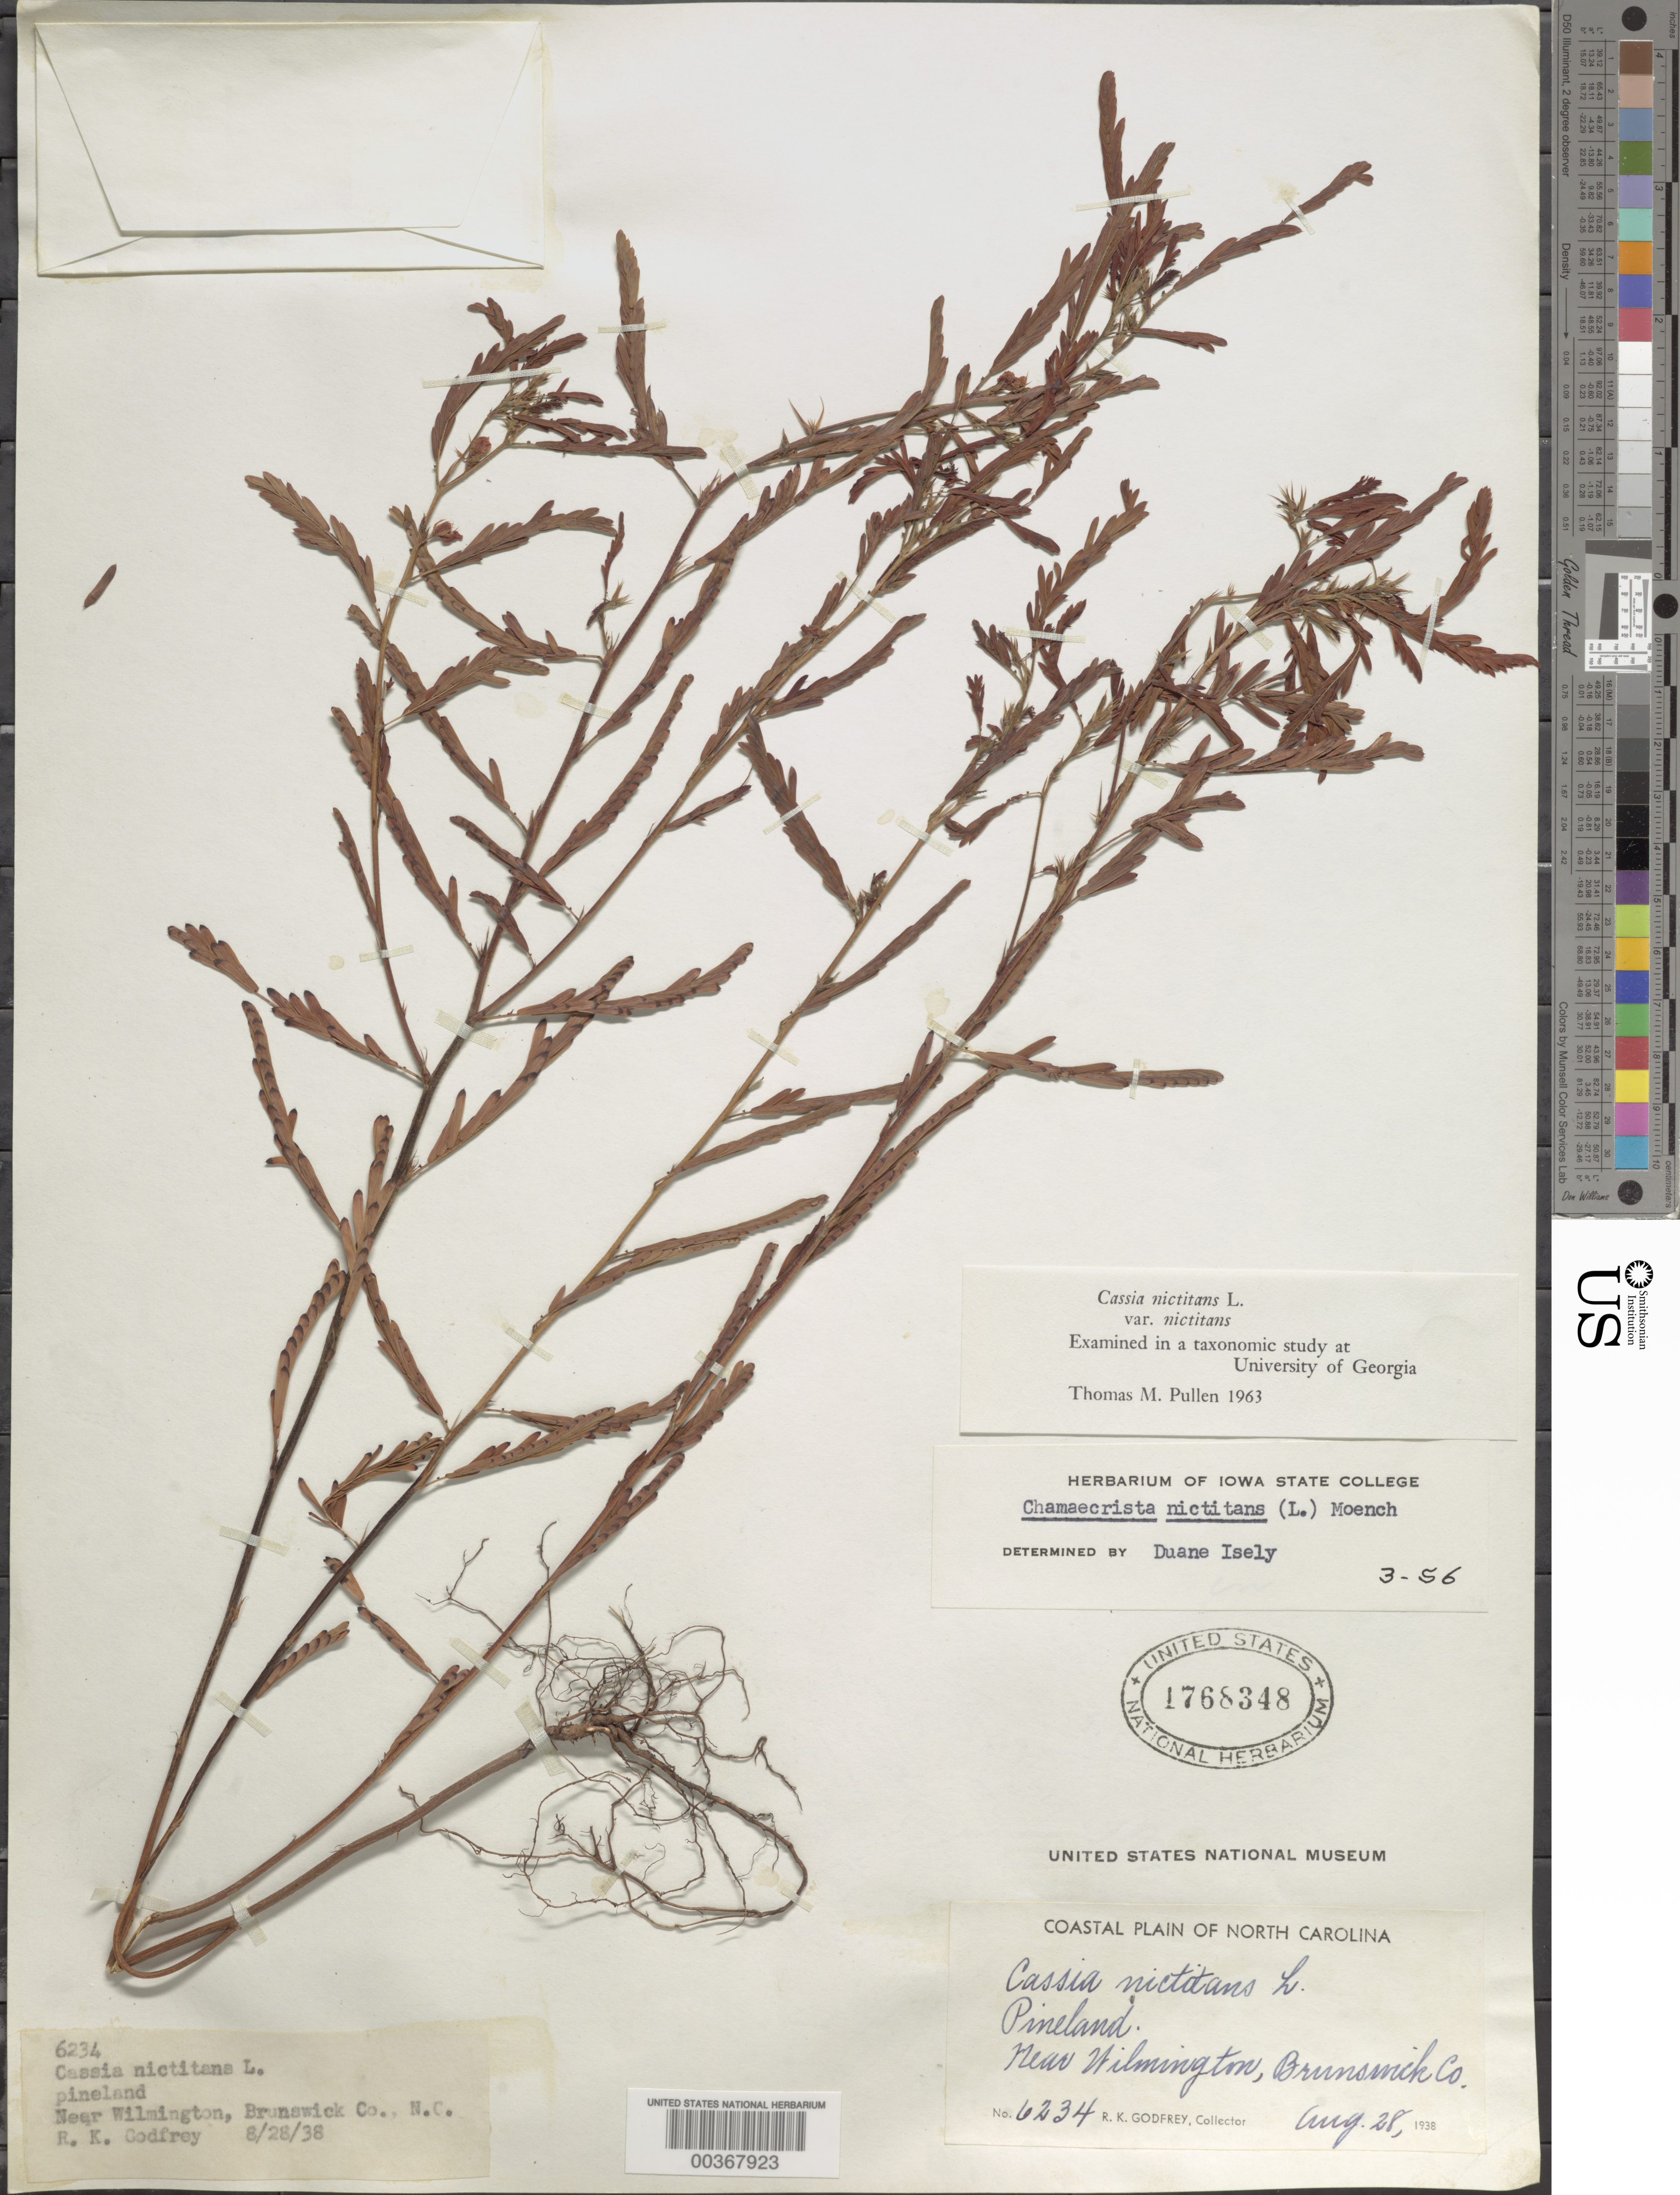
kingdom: Plantae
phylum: Tracheophyta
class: Magnoliopsida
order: Fabales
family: Fabaceae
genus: Chamaecrista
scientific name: Chamaecrista nictitans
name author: (L.) Moench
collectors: R. K. Godfrey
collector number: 6234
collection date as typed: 28 Aug 1938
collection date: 1938-08-28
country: United States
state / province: North Carolina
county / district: Brunswick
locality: Near wilmington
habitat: Pineland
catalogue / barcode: US 1768348